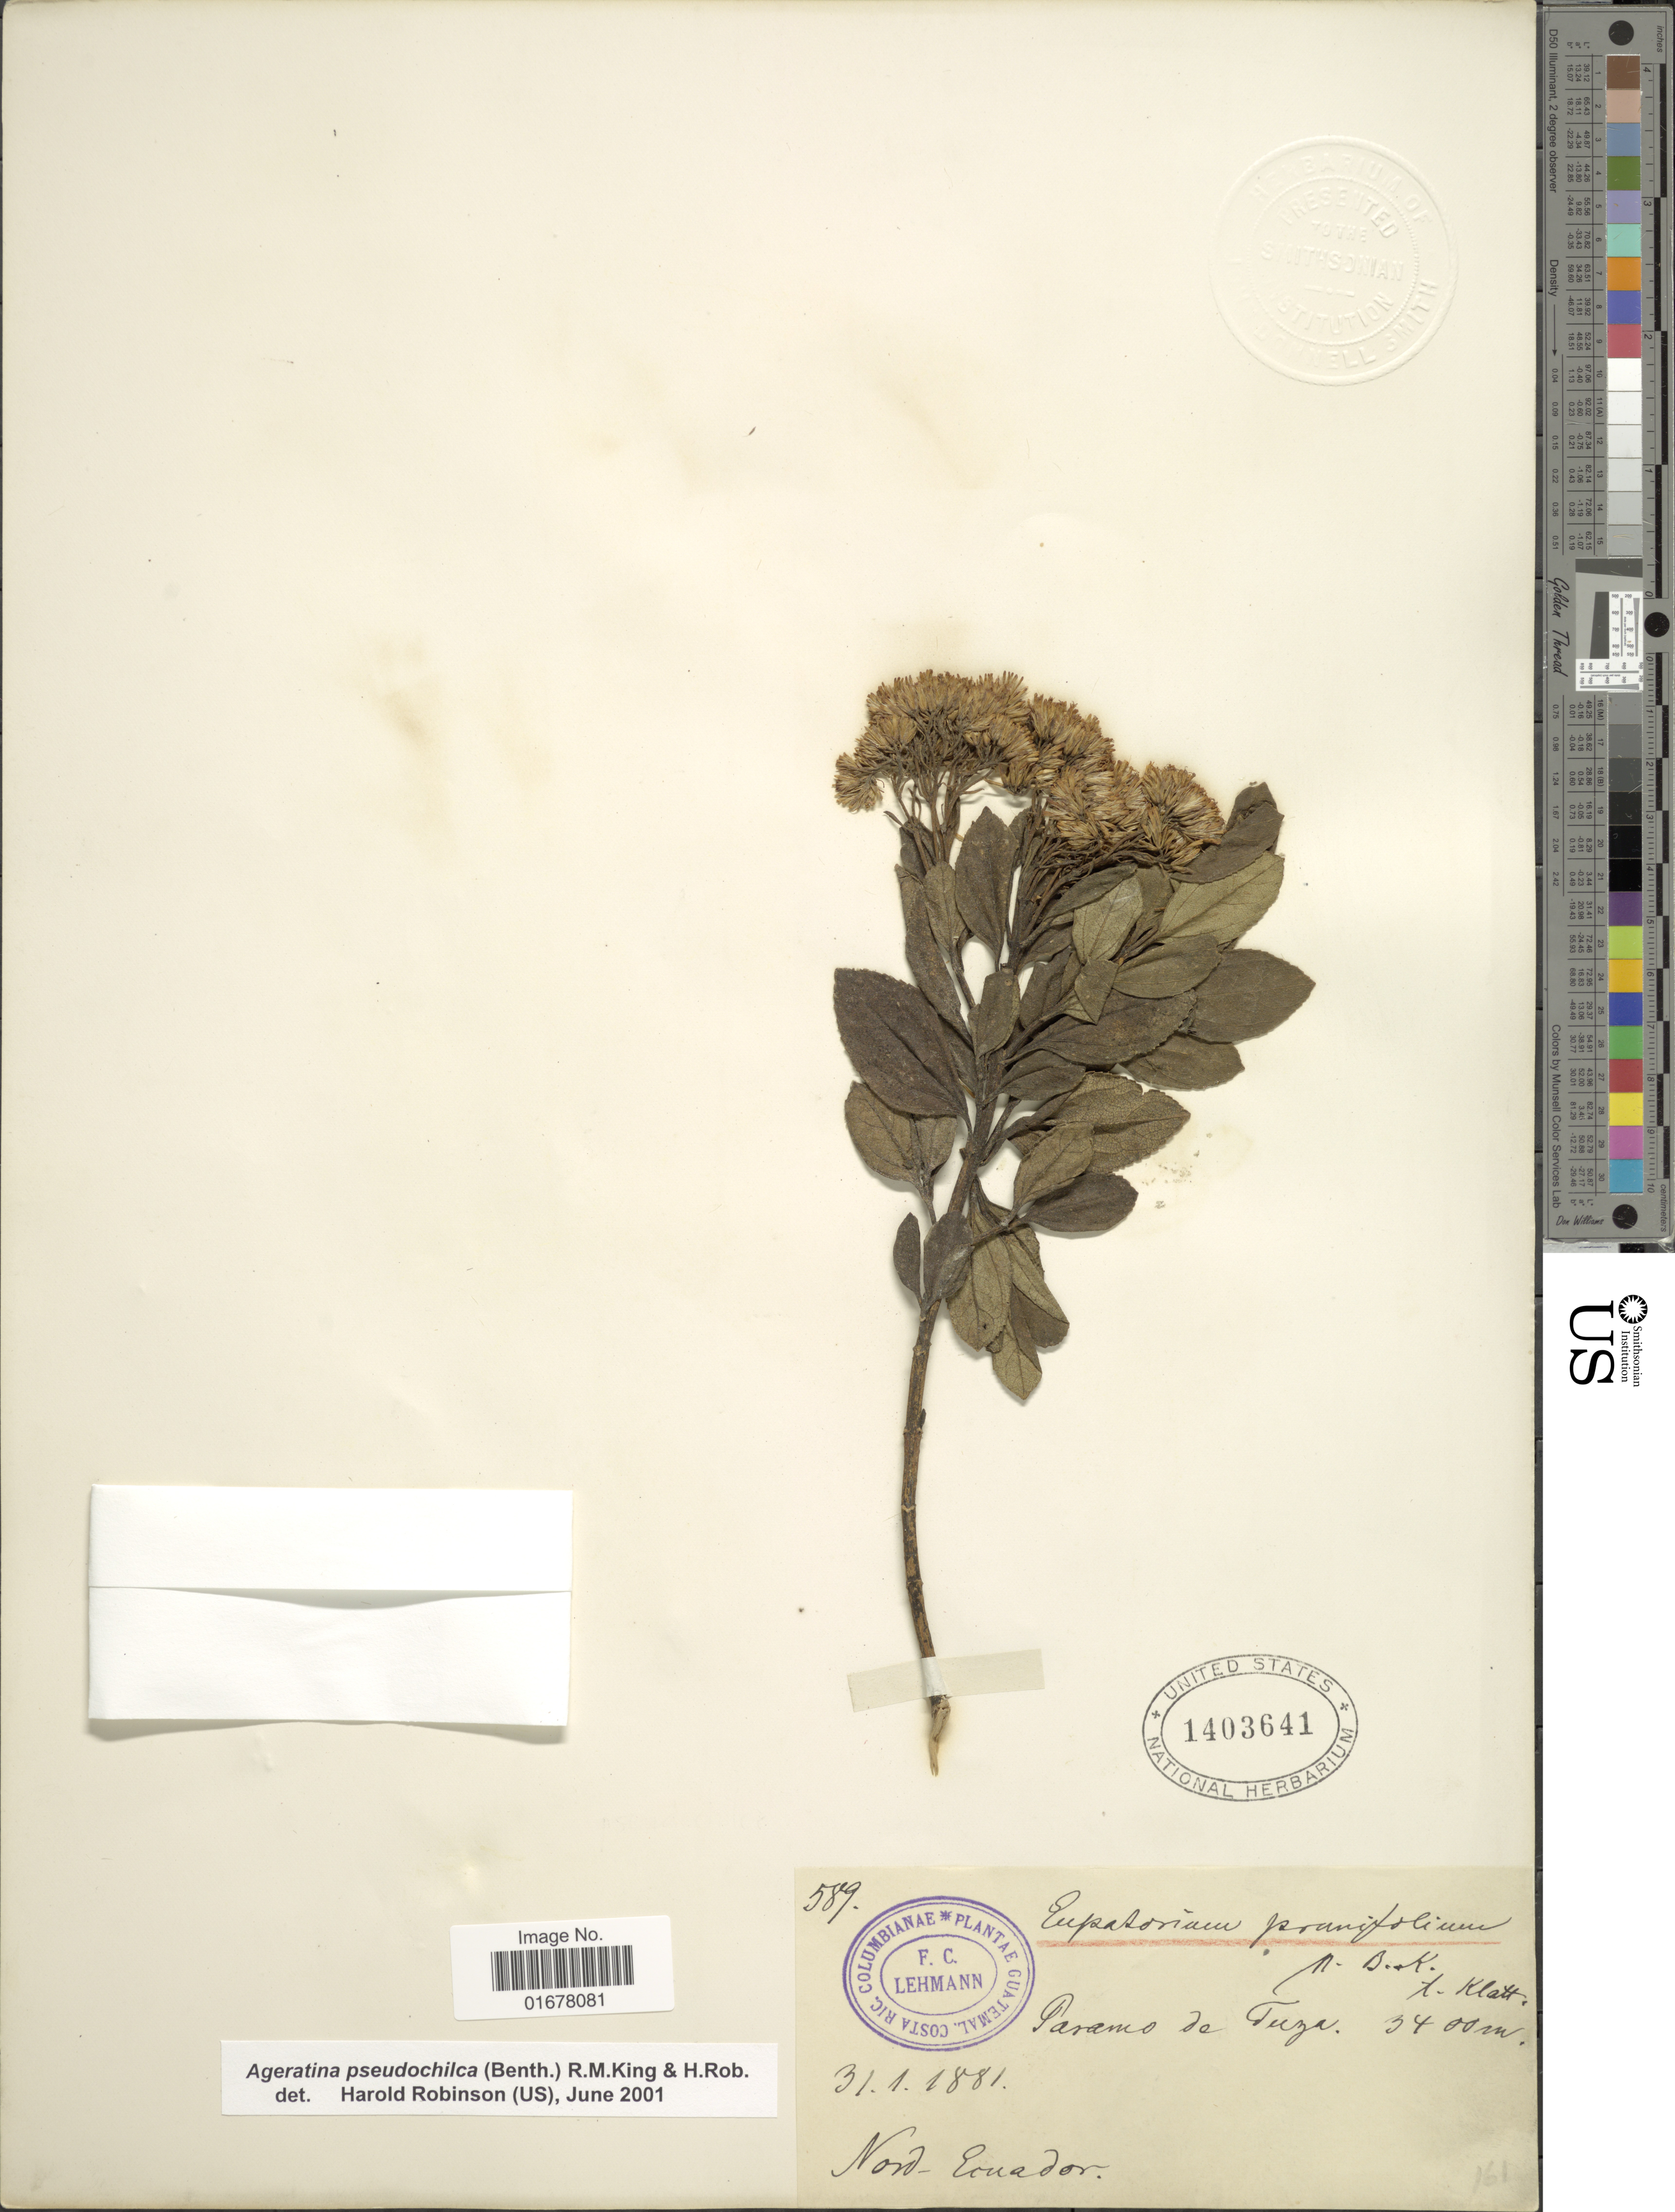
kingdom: Plantae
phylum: Tracheophyta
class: Magnoliopsida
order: Asterales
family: Asteraceae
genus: Ageratina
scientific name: Ageratina pseudochilca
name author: (Benth.) R.M. King & H. Rob.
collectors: A. Klatt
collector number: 589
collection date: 1881-01-31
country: Ecuador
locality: Paramo de Tuza, Nord-Ecuador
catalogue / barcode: US 1403641